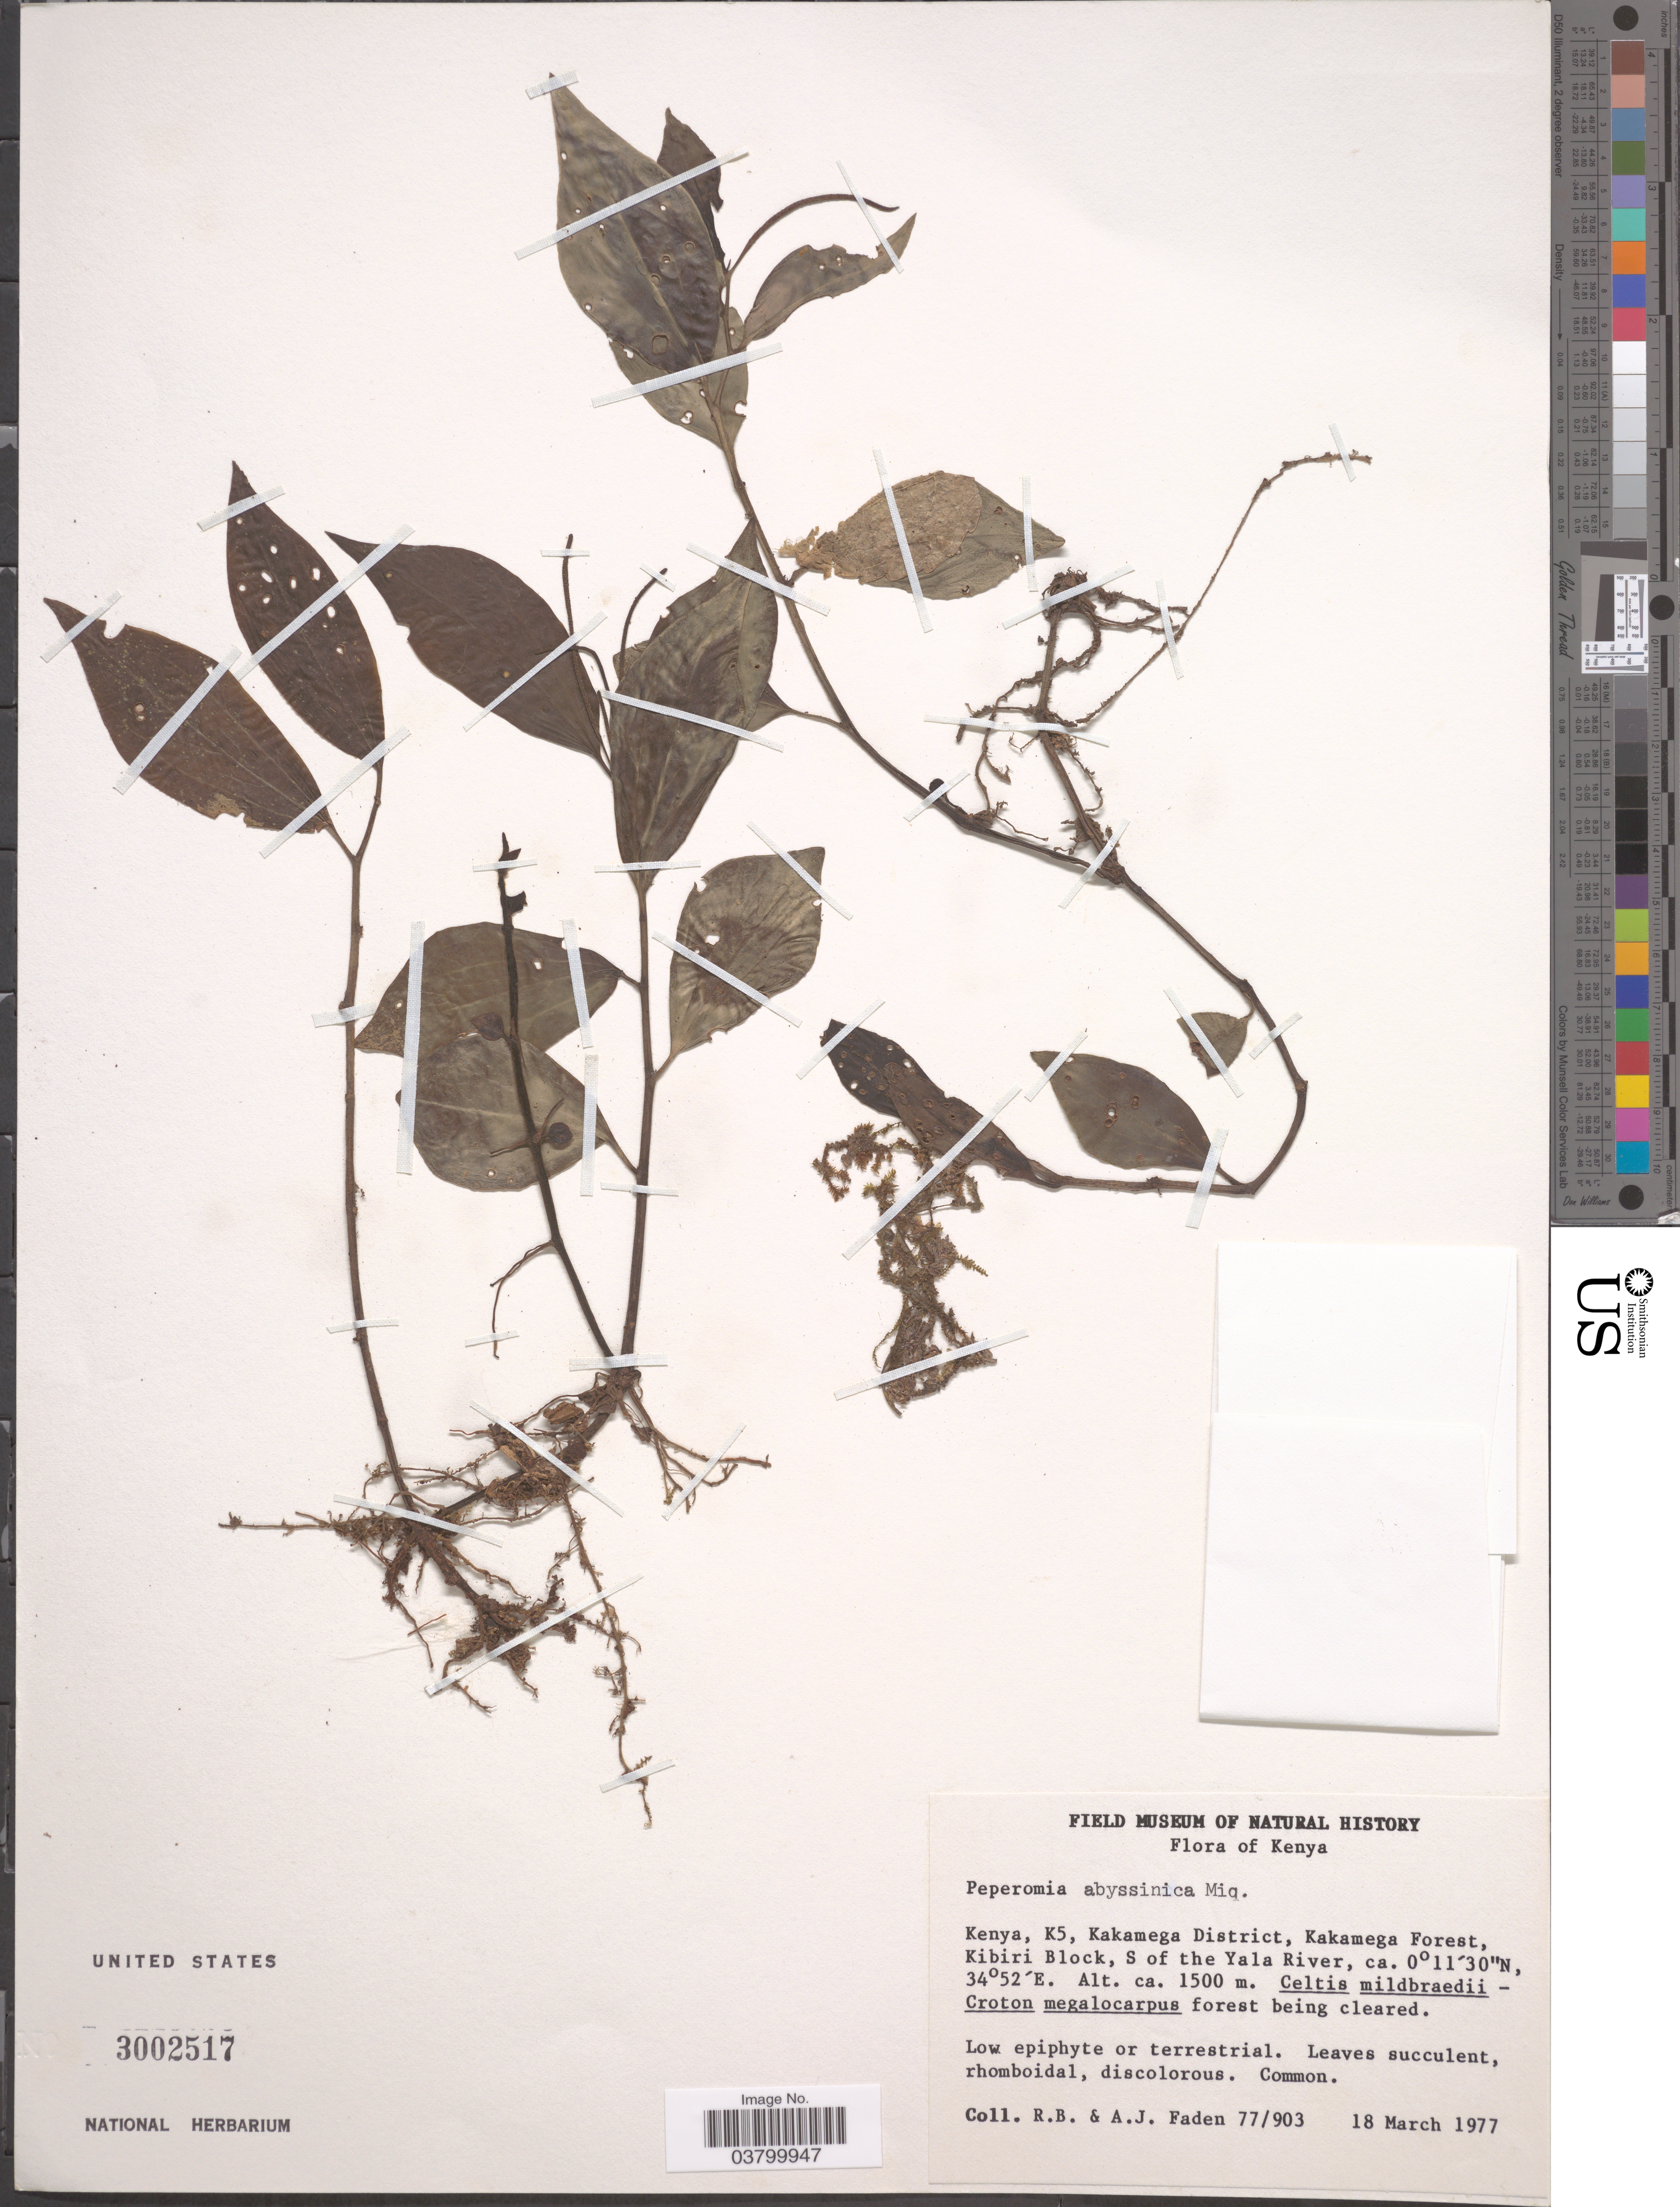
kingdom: Plantae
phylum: Tracheophyta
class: Magnoliopsida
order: Piperales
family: Piperaceae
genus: Peperomia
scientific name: Peperomia abyssinica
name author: Miq.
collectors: R. B. Faden & A. J. Faden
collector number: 77/903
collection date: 1977-03-18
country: Kenya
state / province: Kakamega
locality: K5, Kakamega District, Kakamega Forest, Kibiri Block, S of the Yala River.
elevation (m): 1500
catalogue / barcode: US 3002517